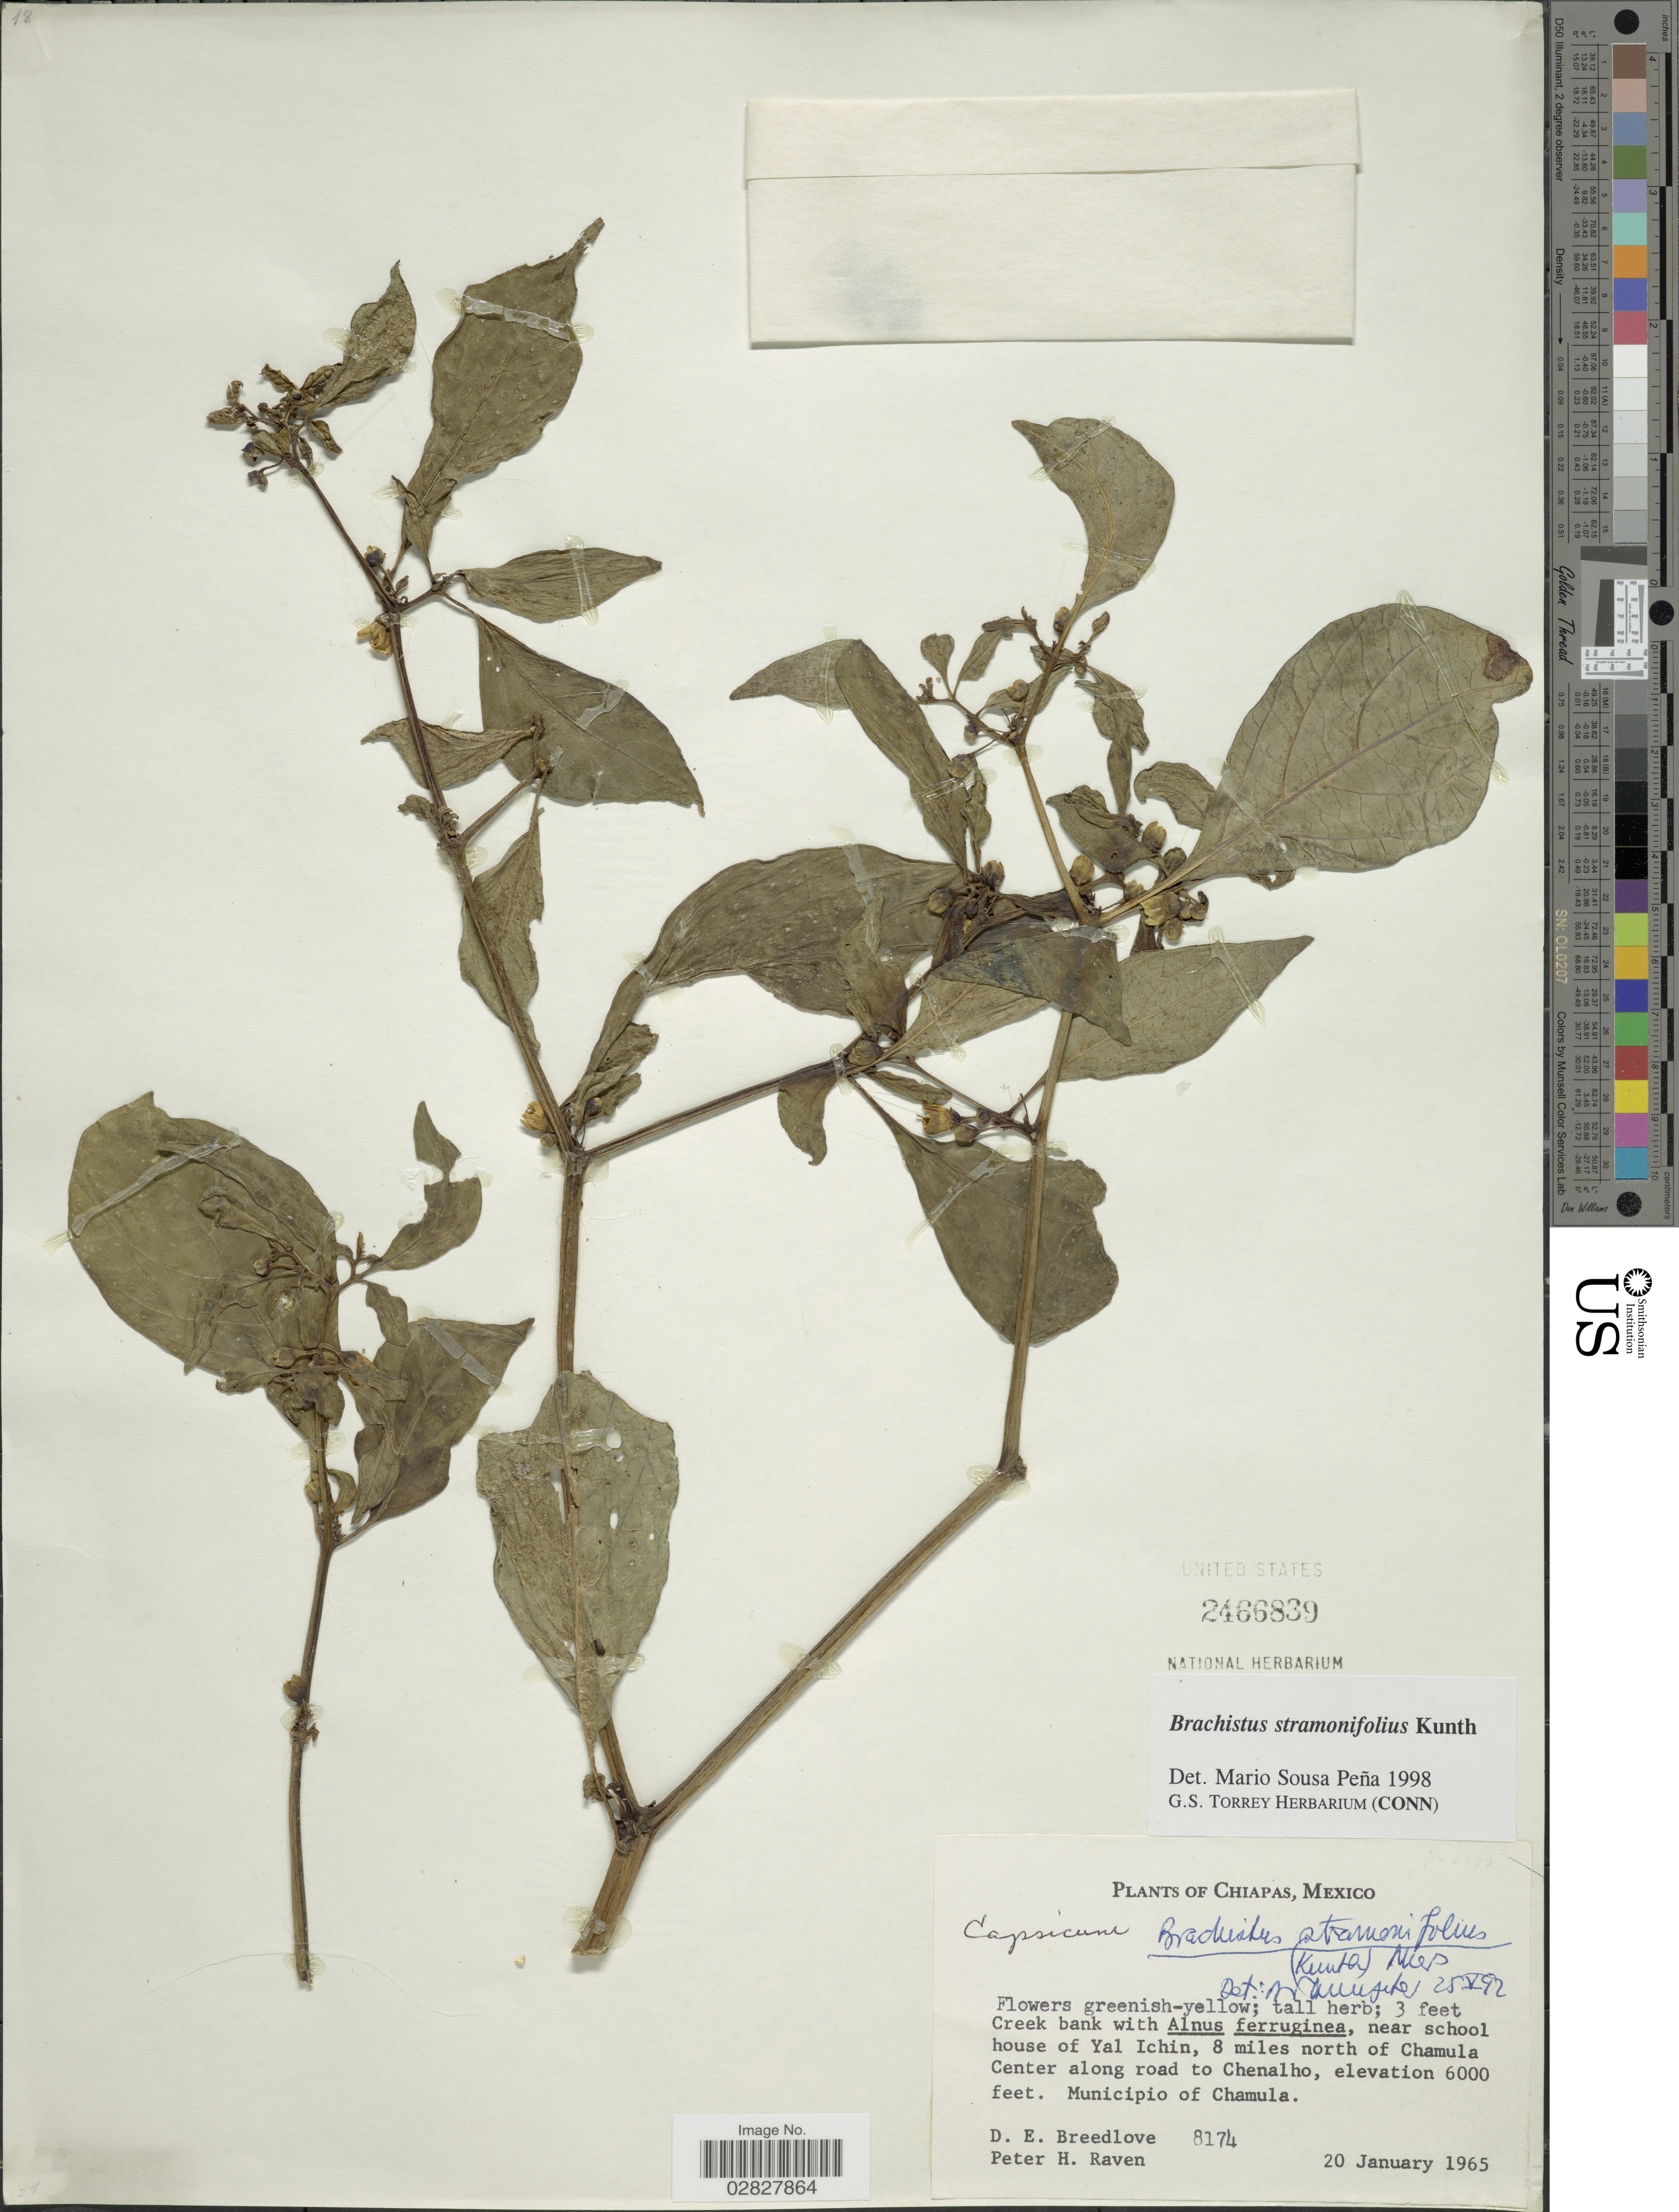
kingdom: Plantae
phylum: Tracheophyta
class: Magnoliopsida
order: Solanales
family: Solanaceae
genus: Brachistus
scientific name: Brachistus stramonifolius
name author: (Kunth) Miers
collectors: D. E. Breedlove & P. Raven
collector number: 8174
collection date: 1965-01-20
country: Mexico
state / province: Chiapas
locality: Near school house of Yal Ichin, 8 miles north of Chamula Center along road to Chenalho, Municipio of Chamula.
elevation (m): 1829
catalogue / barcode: US 2466839